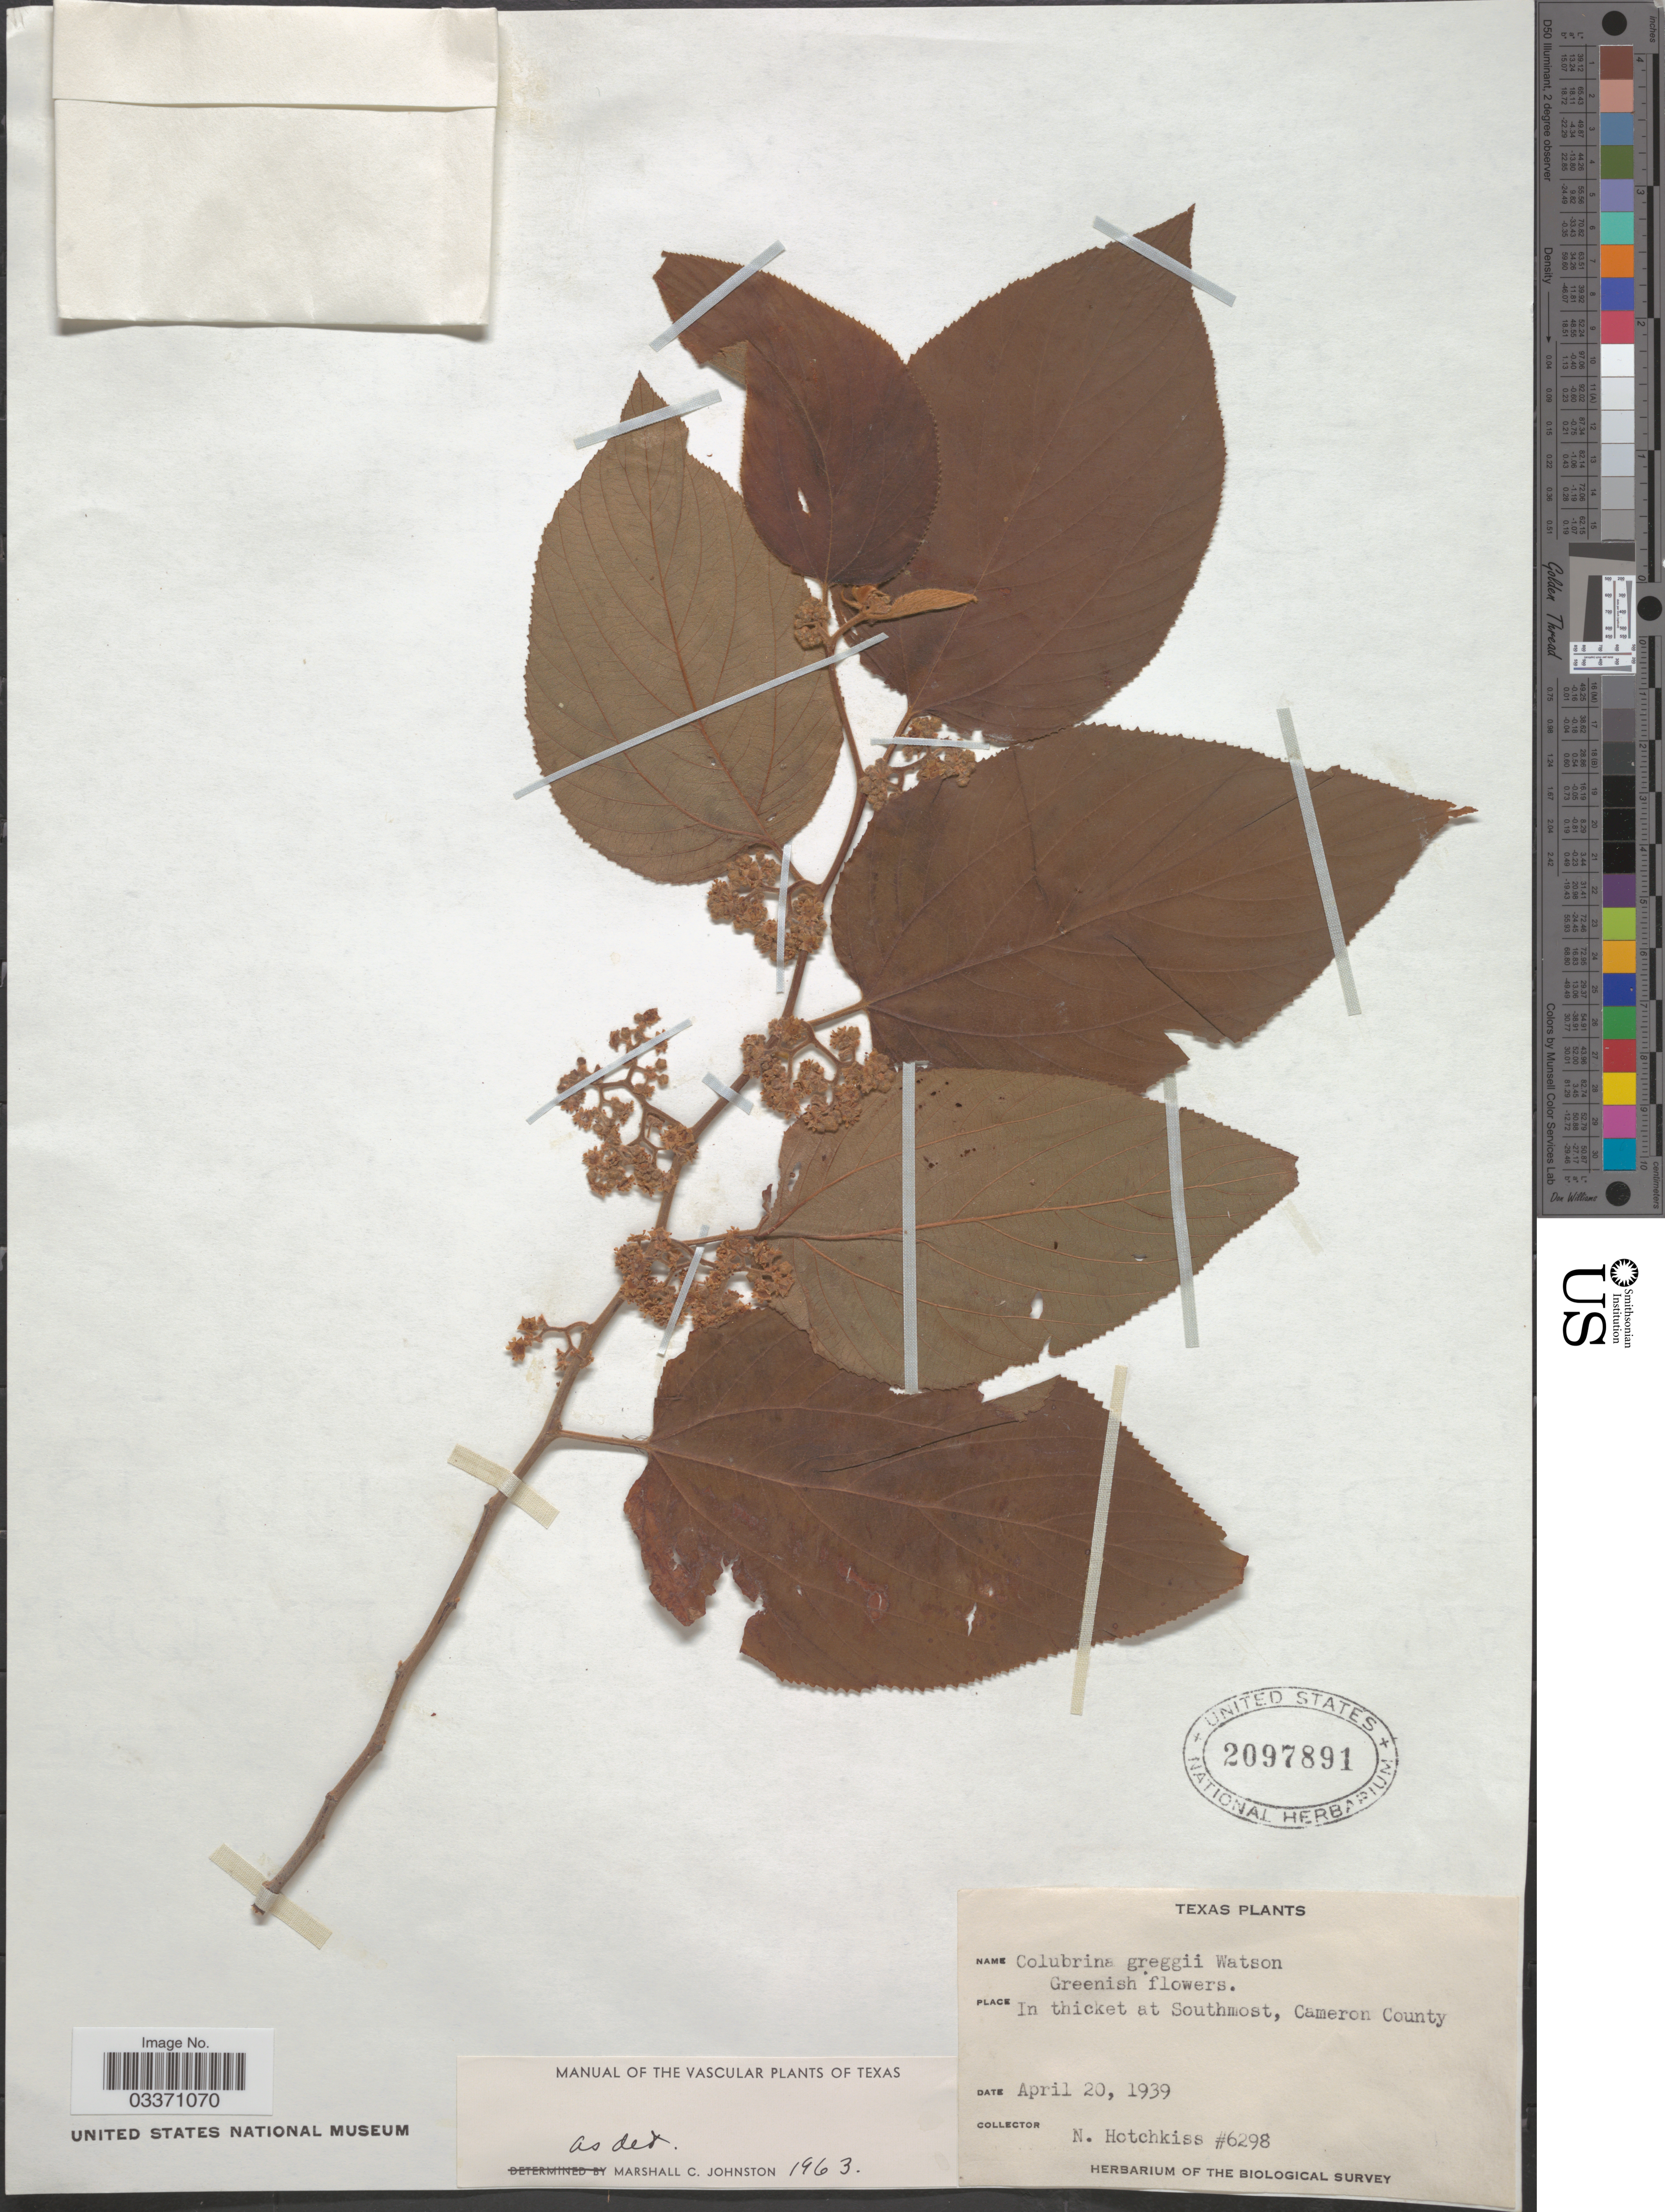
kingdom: Plantae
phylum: Tracheophyta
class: Magnoliopsida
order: Rosales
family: Rhamnaceae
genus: Colubrina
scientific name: Colubrina greggii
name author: S. Watson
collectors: N. Hotchkiss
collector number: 6298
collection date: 1939-04-20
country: United States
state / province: Texas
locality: In thicket at Southmost, Cameron County.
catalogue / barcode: US 2097891